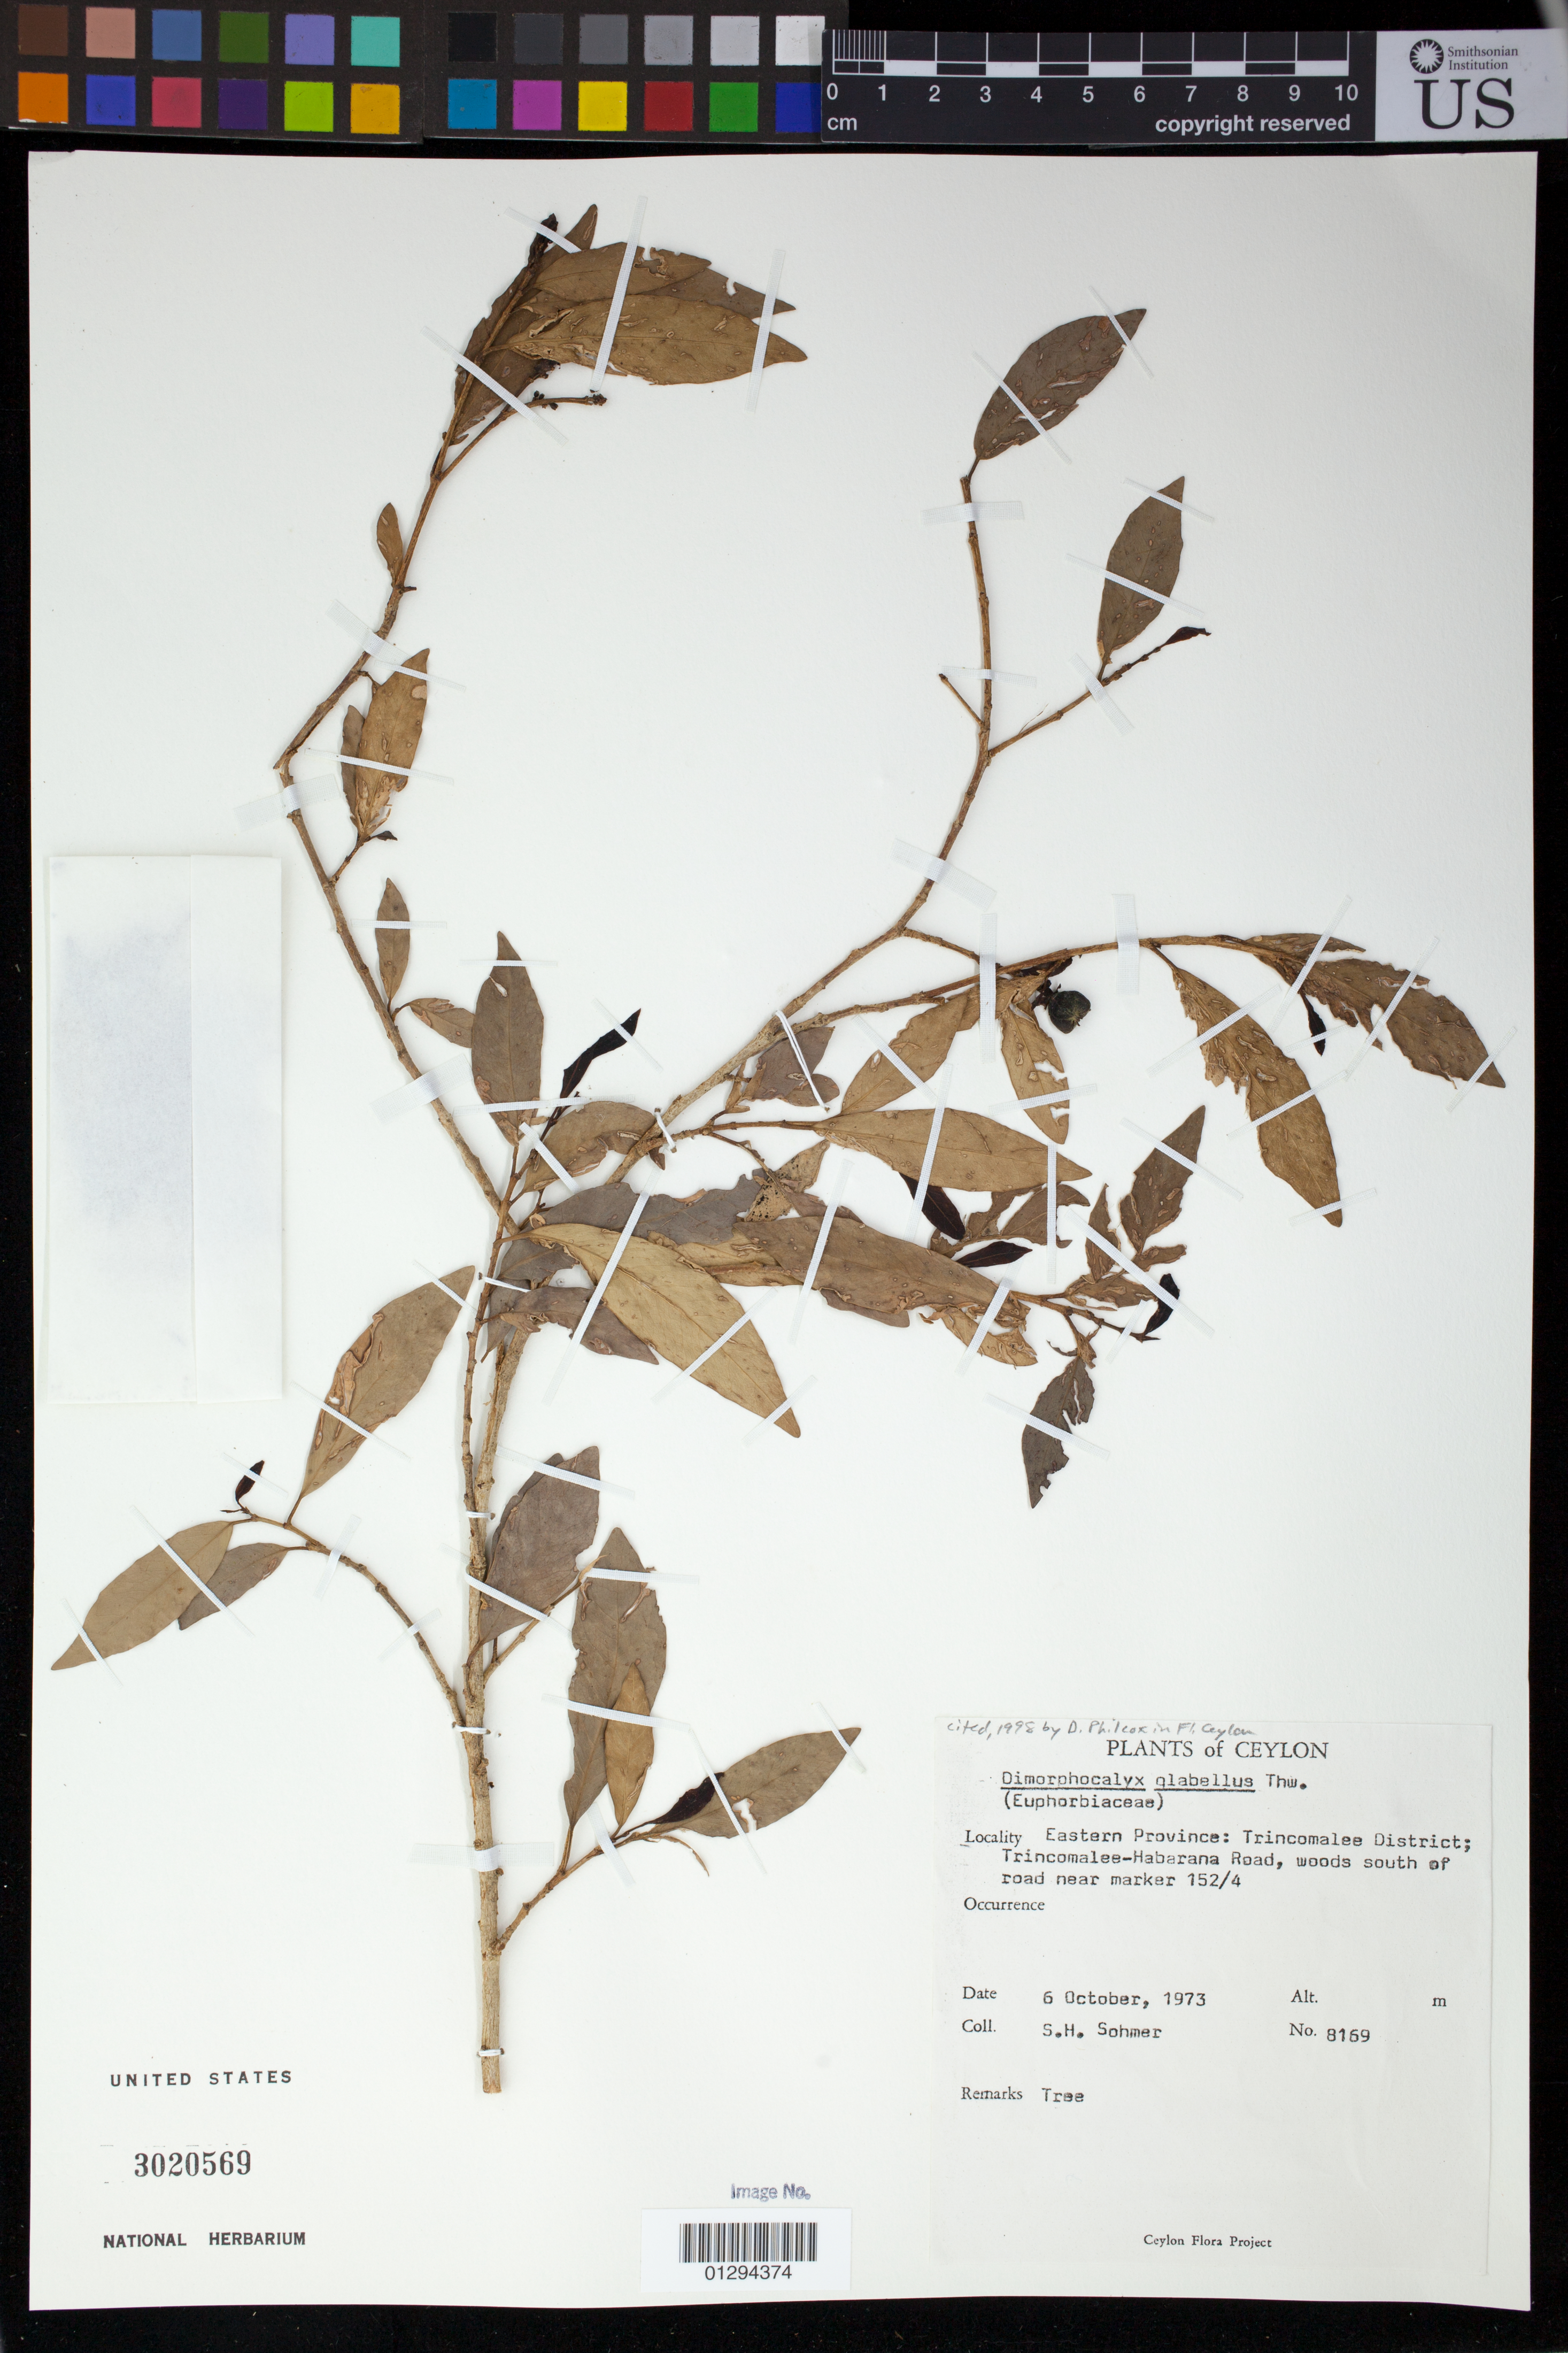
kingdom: Plantae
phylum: Tracheophyta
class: Magnoliopsida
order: Malpighiales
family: Euphorbiaceae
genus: Dimorphocalyx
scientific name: Dimorphocalyx glabellus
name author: Thwaites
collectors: S. H. Sohmer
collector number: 8169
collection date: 1973-10-06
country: Sri Lanka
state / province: Eastern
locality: Trincomalee District; Trincomalee-Habarana Road, woods south of road near marker 152/4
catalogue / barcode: US 3020569